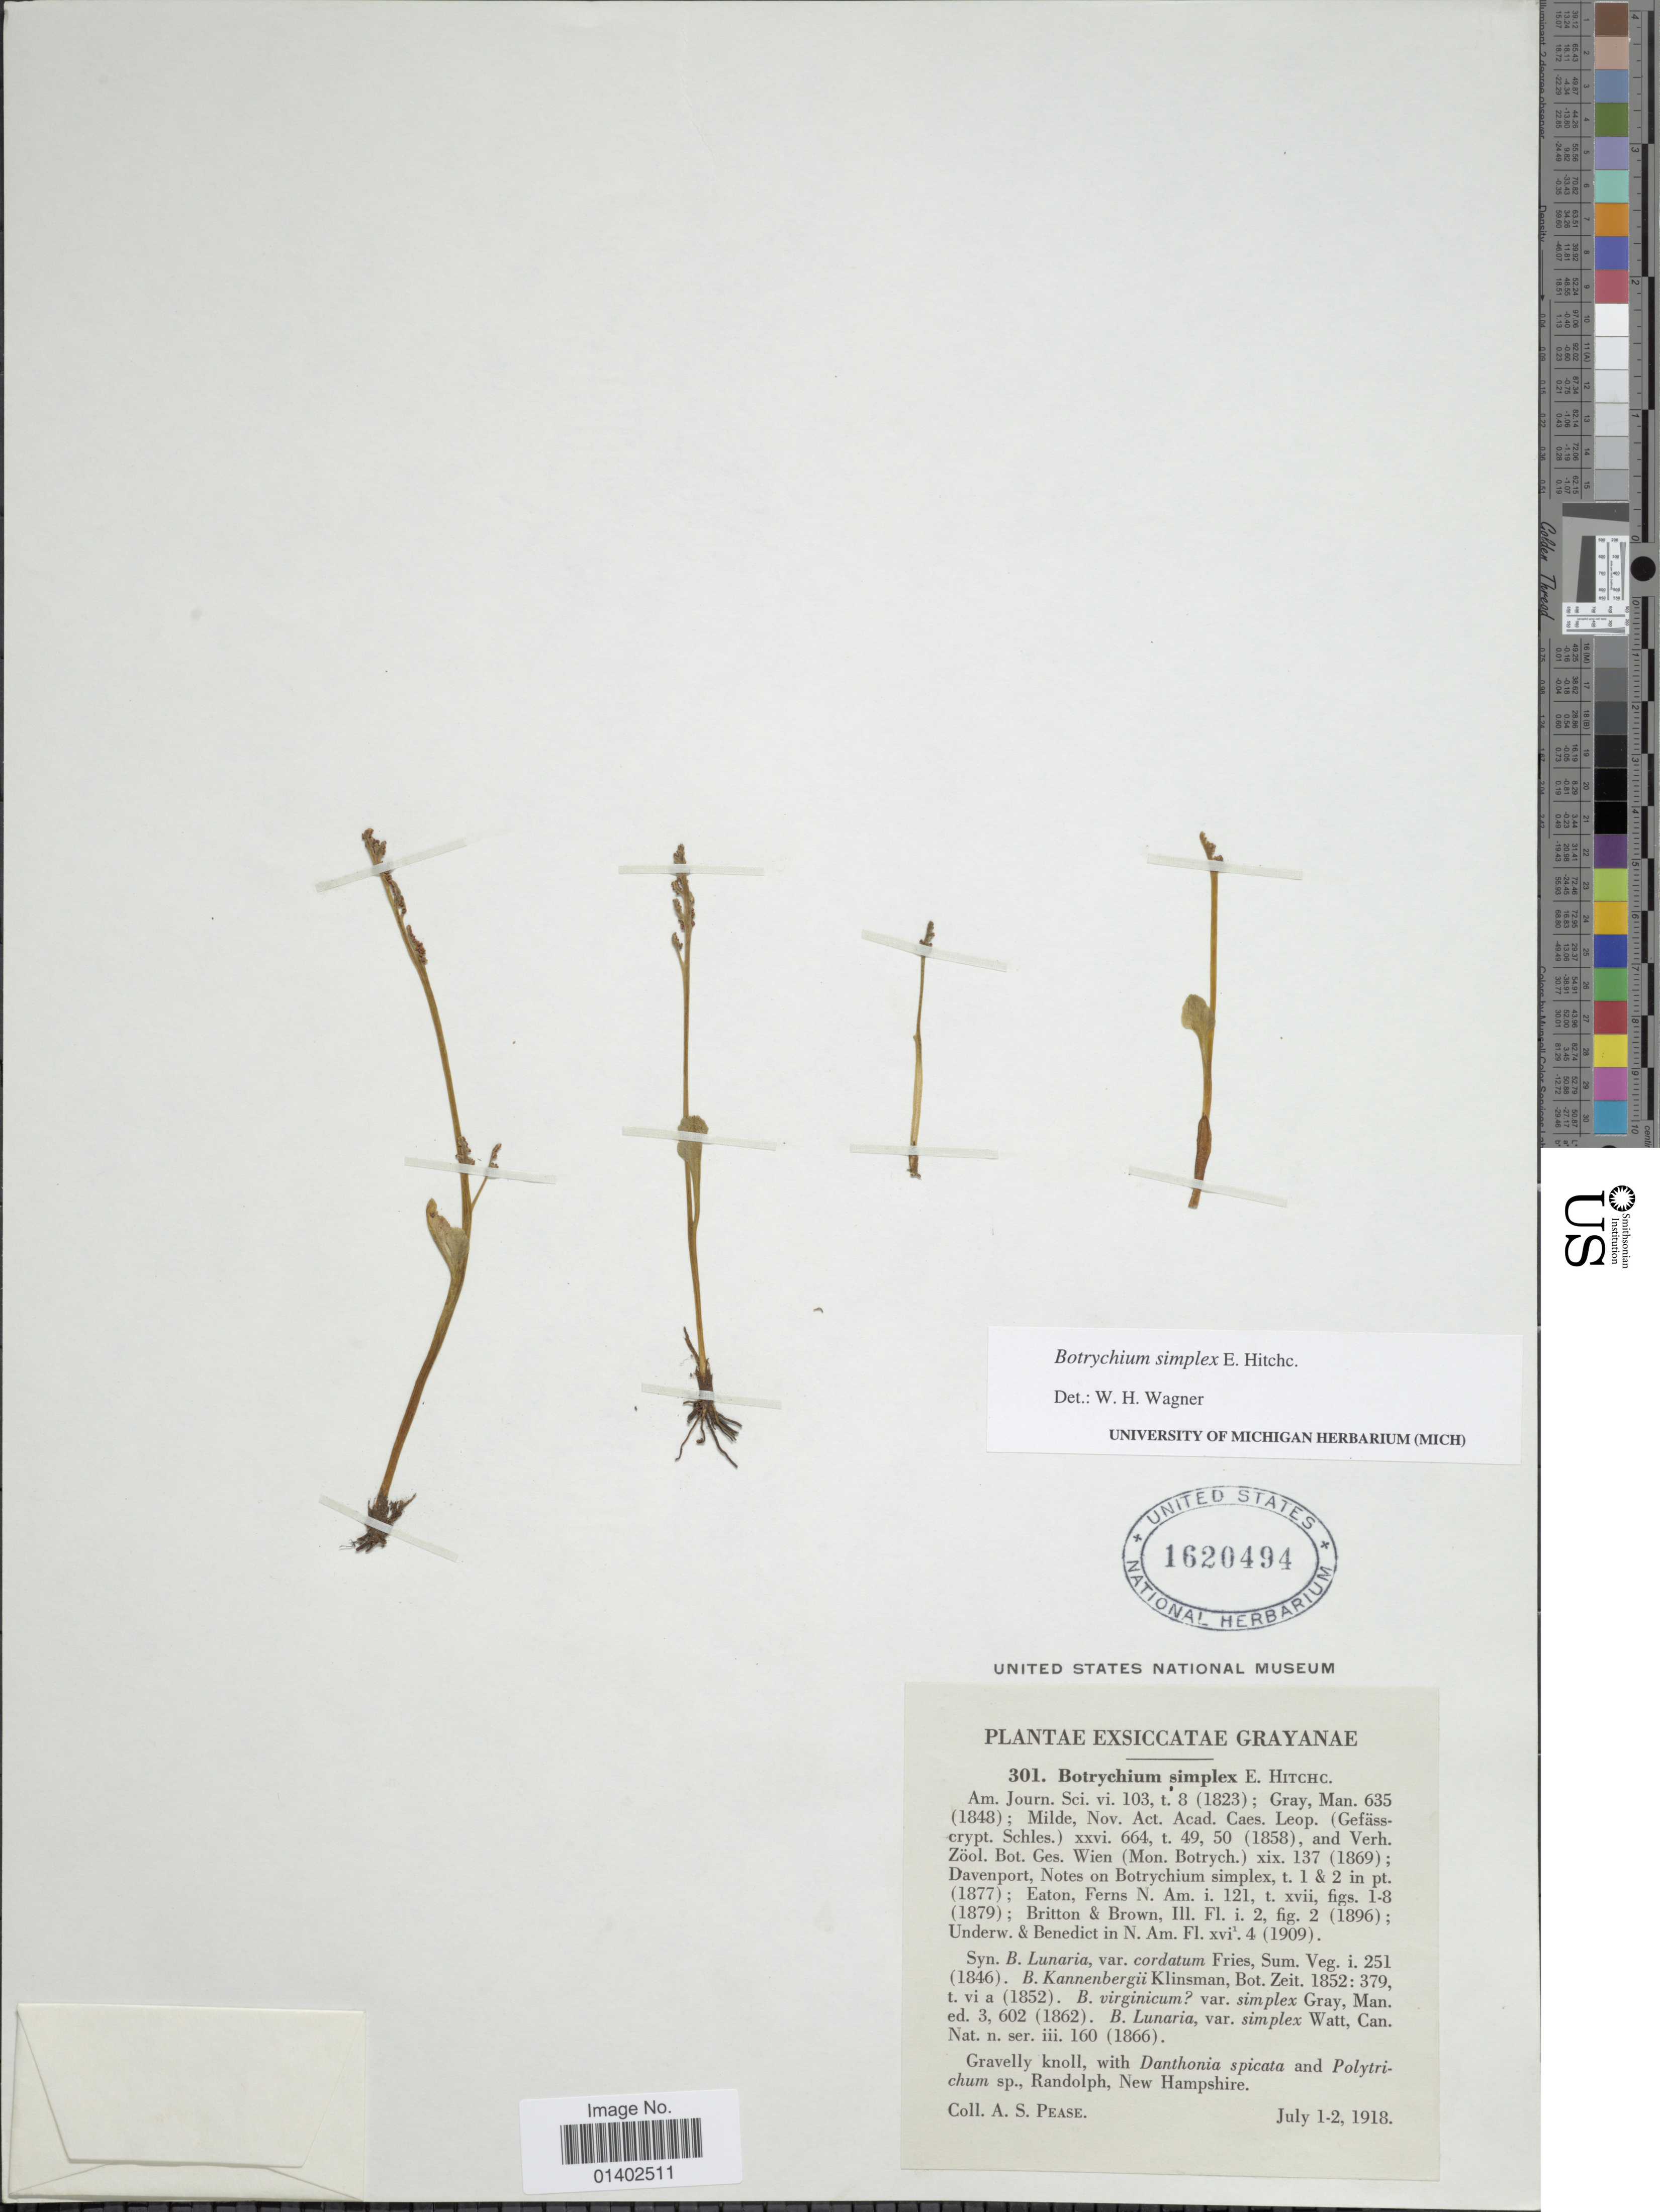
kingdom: Plantae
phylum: Tracheophyta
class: Polypodiopsida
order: Ophioglossales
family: Ophioglossaceae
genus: Botrychium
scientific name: Botrychium simplex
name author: E. Hitchc.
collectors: A. S. Pease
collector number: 301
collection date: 1918-07-01/1918-07-02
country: United States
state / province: New Hampshire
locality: Randolph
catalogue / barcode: US 1620494